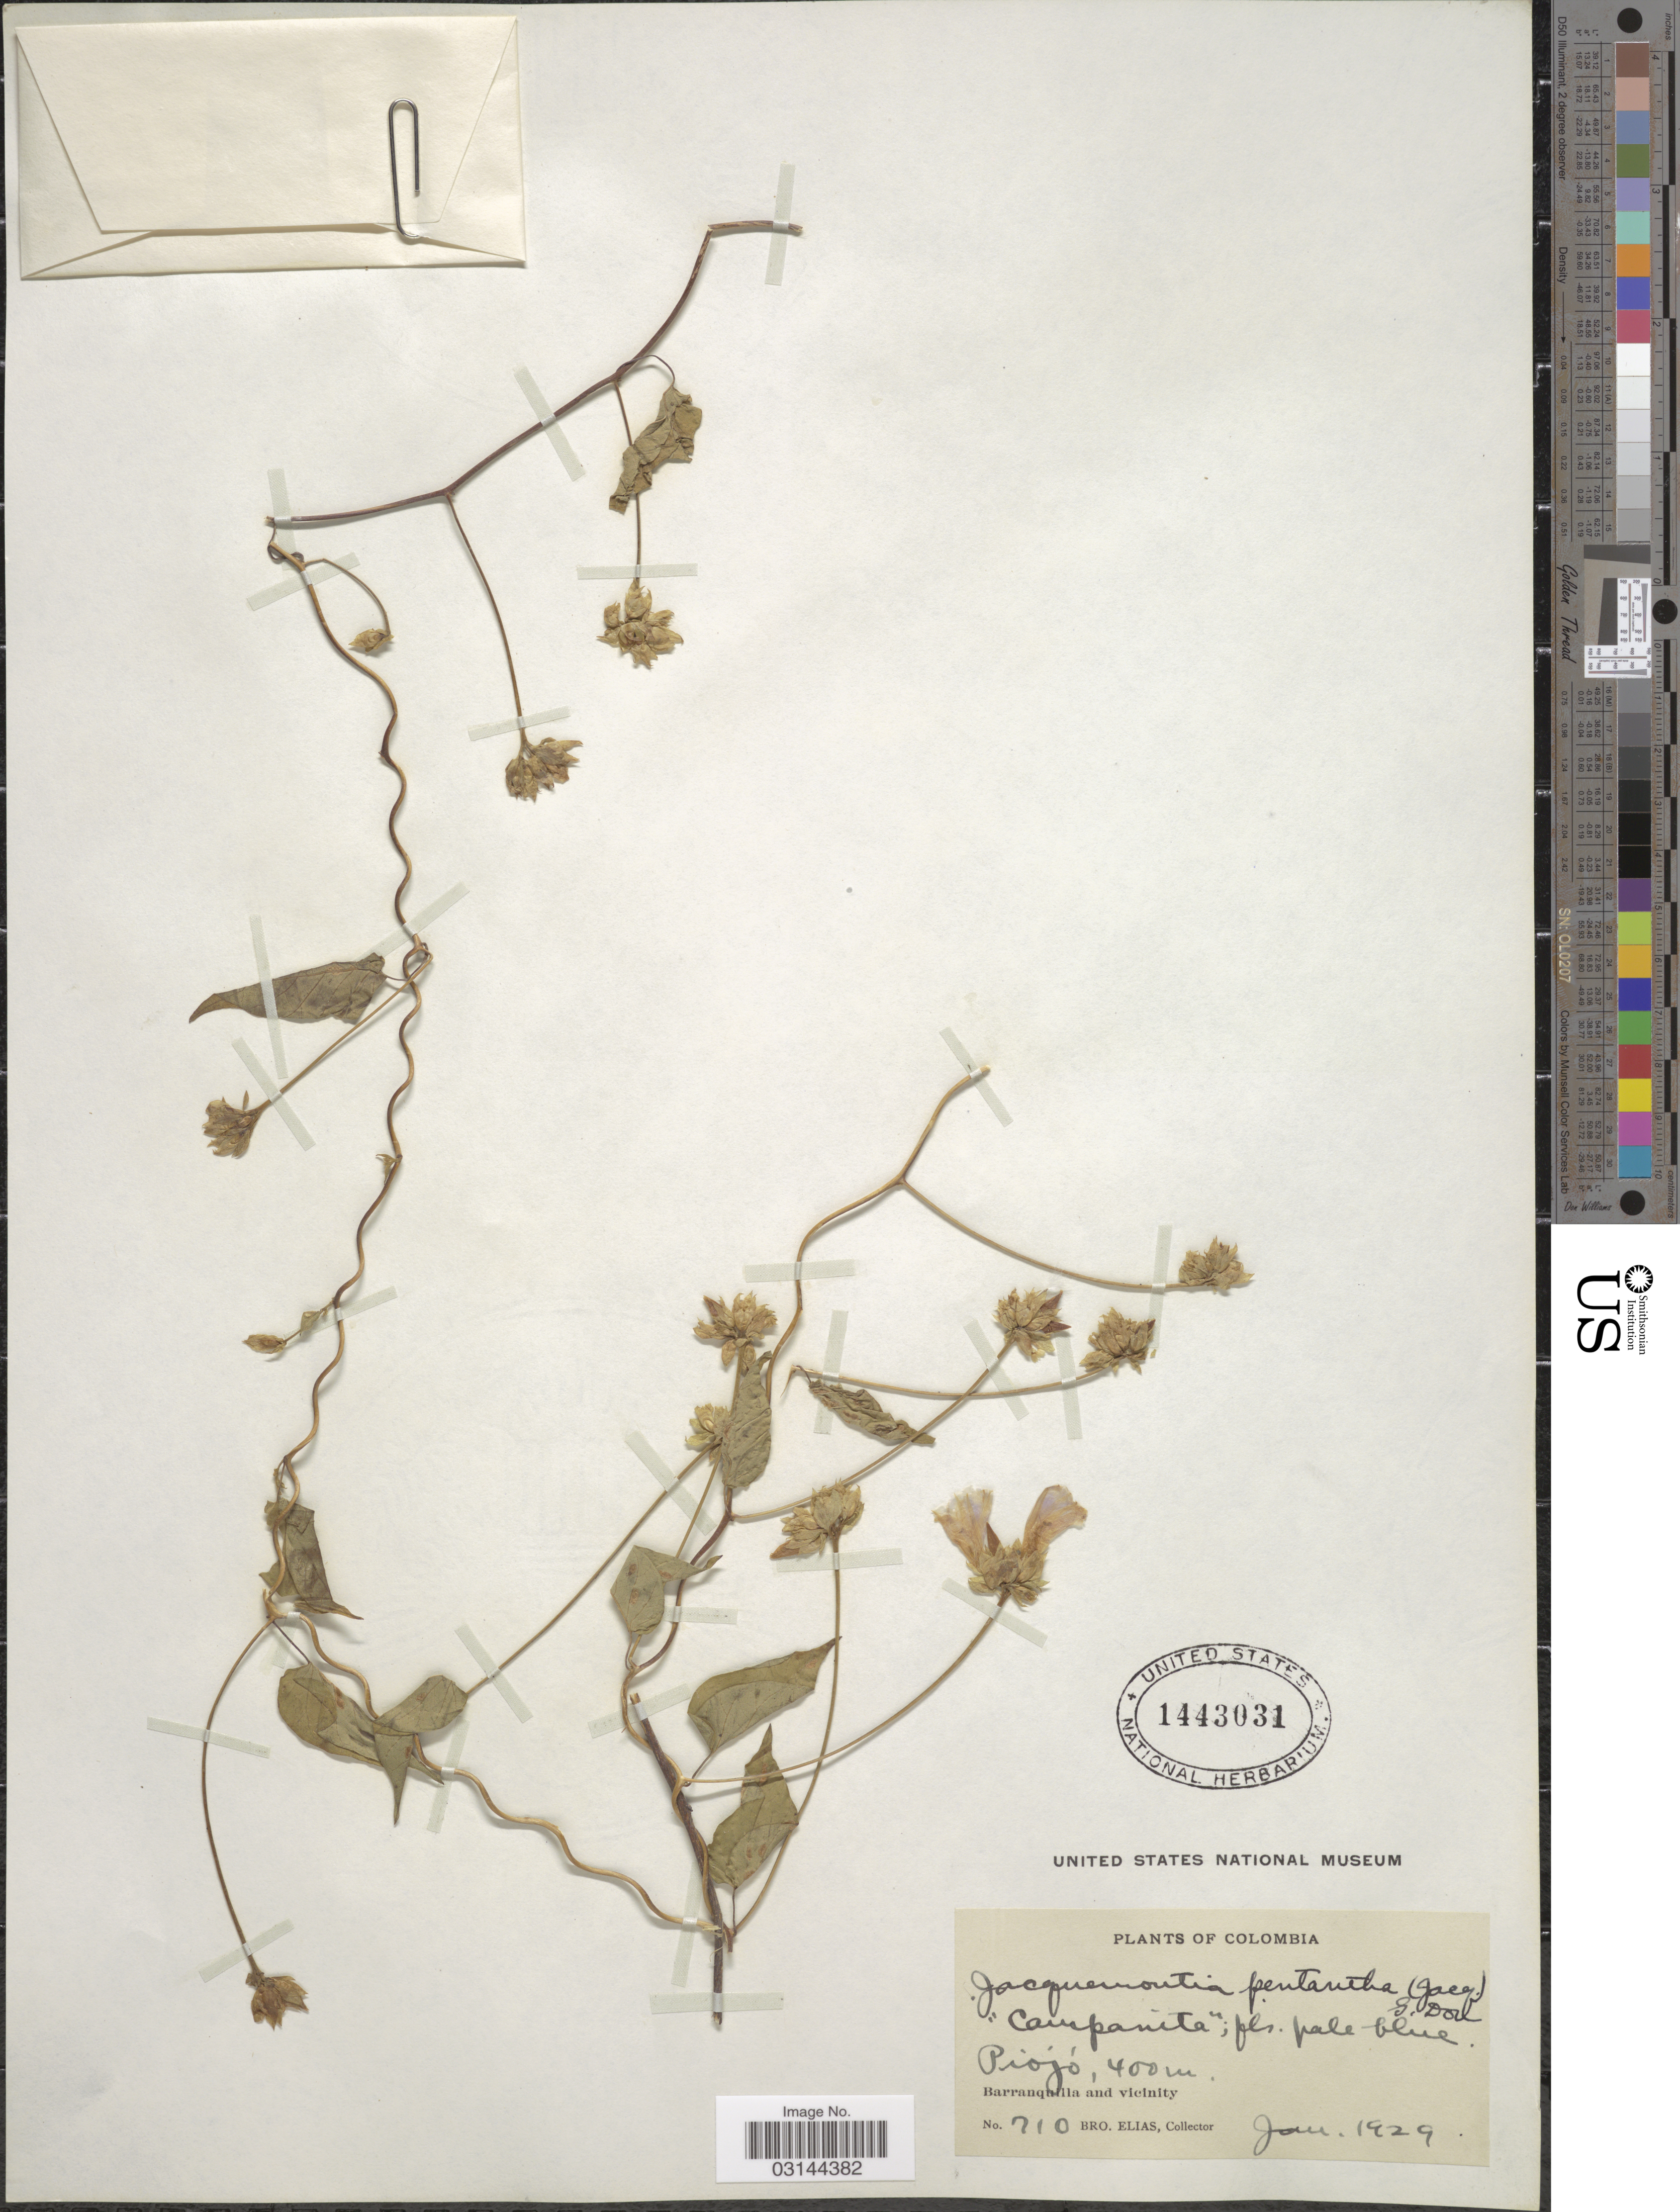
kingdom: Plantae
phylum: Tracheophyta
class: Magnoliopsida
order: Solanales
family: Convolvulaceae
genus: Jacquemontia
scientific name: Jacquemontia pentanthos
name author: (Jacq.) G. Don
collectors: Bro. Elias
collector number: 710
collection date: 1929-01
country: Colombia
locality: Piojó. Barranquilla and vicinity.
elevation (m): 400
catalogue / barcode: US 1443031